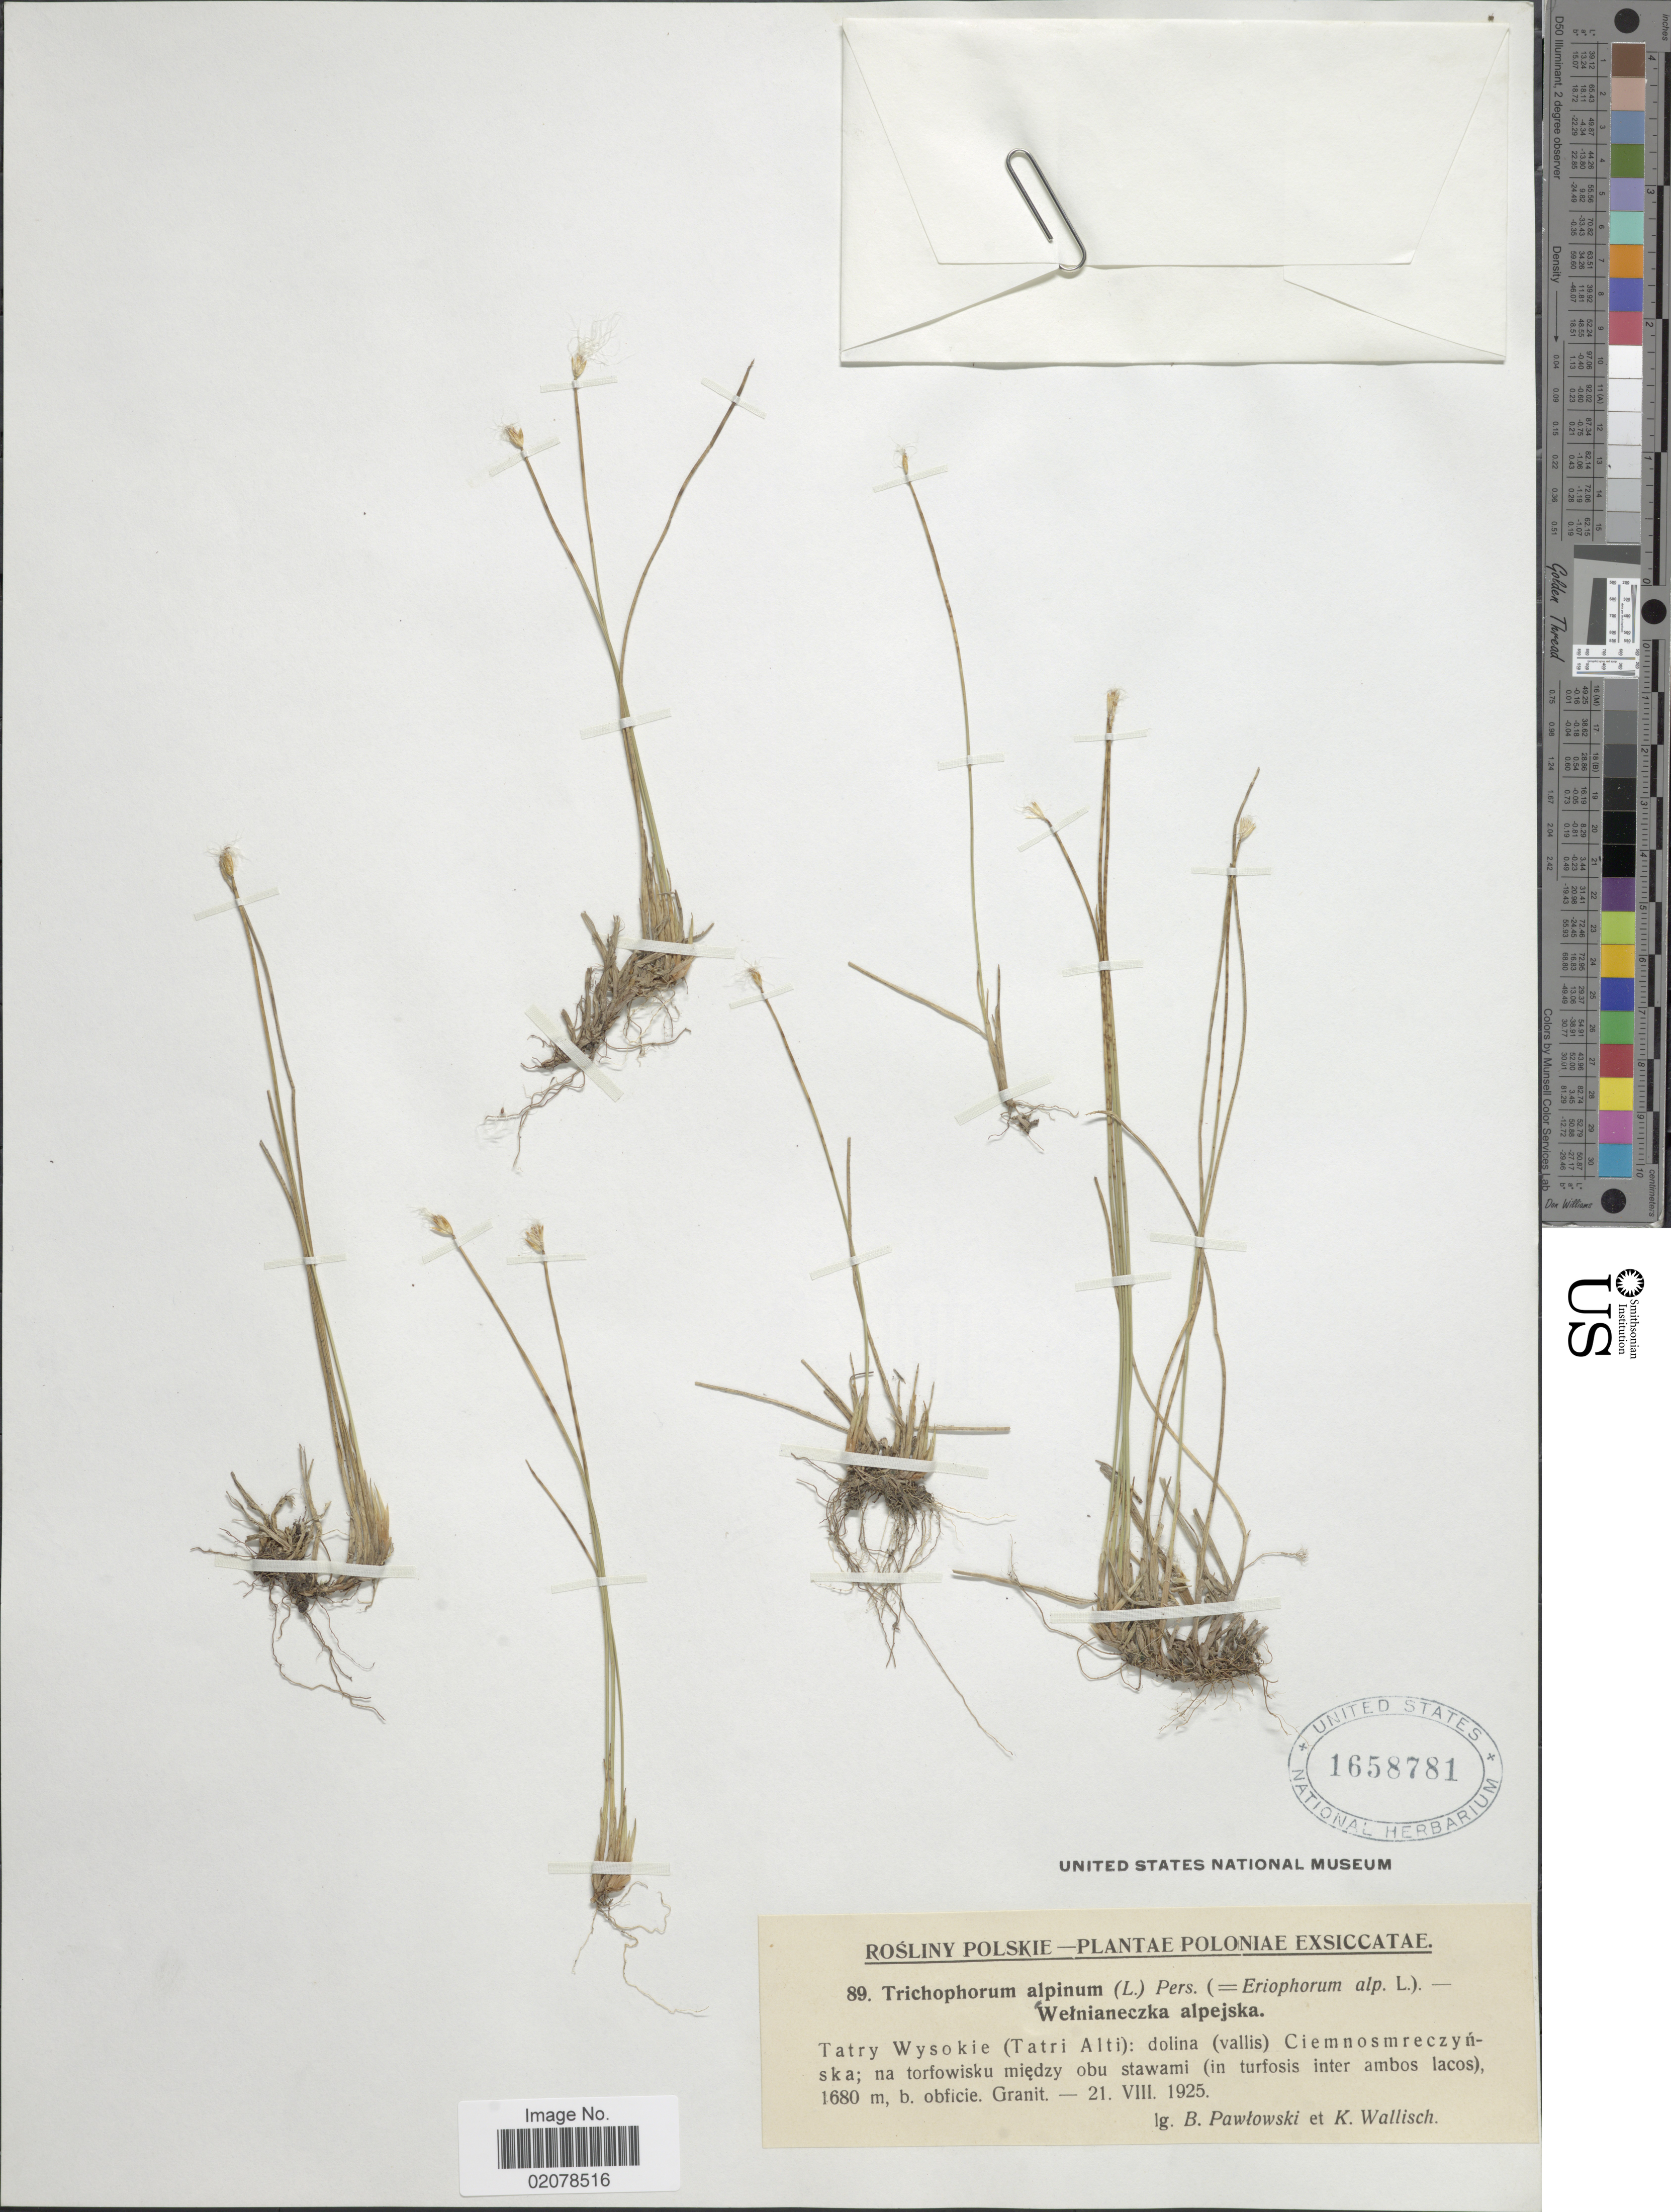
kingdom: Plantae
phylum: Tracheophyta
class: Liliopsida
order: Poales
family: Cyperaceae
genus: Trichophorum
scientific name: Trichophorum alpinum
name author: (L.) Pers.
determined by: Strong, M. T., (US), Smithsonian Institution - National Museum of Natural History (UNITED STATES)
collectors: B. Pawtowski & k. wallisch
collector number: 89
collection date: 1925-07-21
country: Poland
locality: Tatry Wysokie (Tatri Alti): dolina (vallis) Ciemnosmreczynska; na torfowisku miedzy obu stawami (in turfosis inter ambos lacos)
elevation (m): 1680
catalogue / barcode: US 1658781